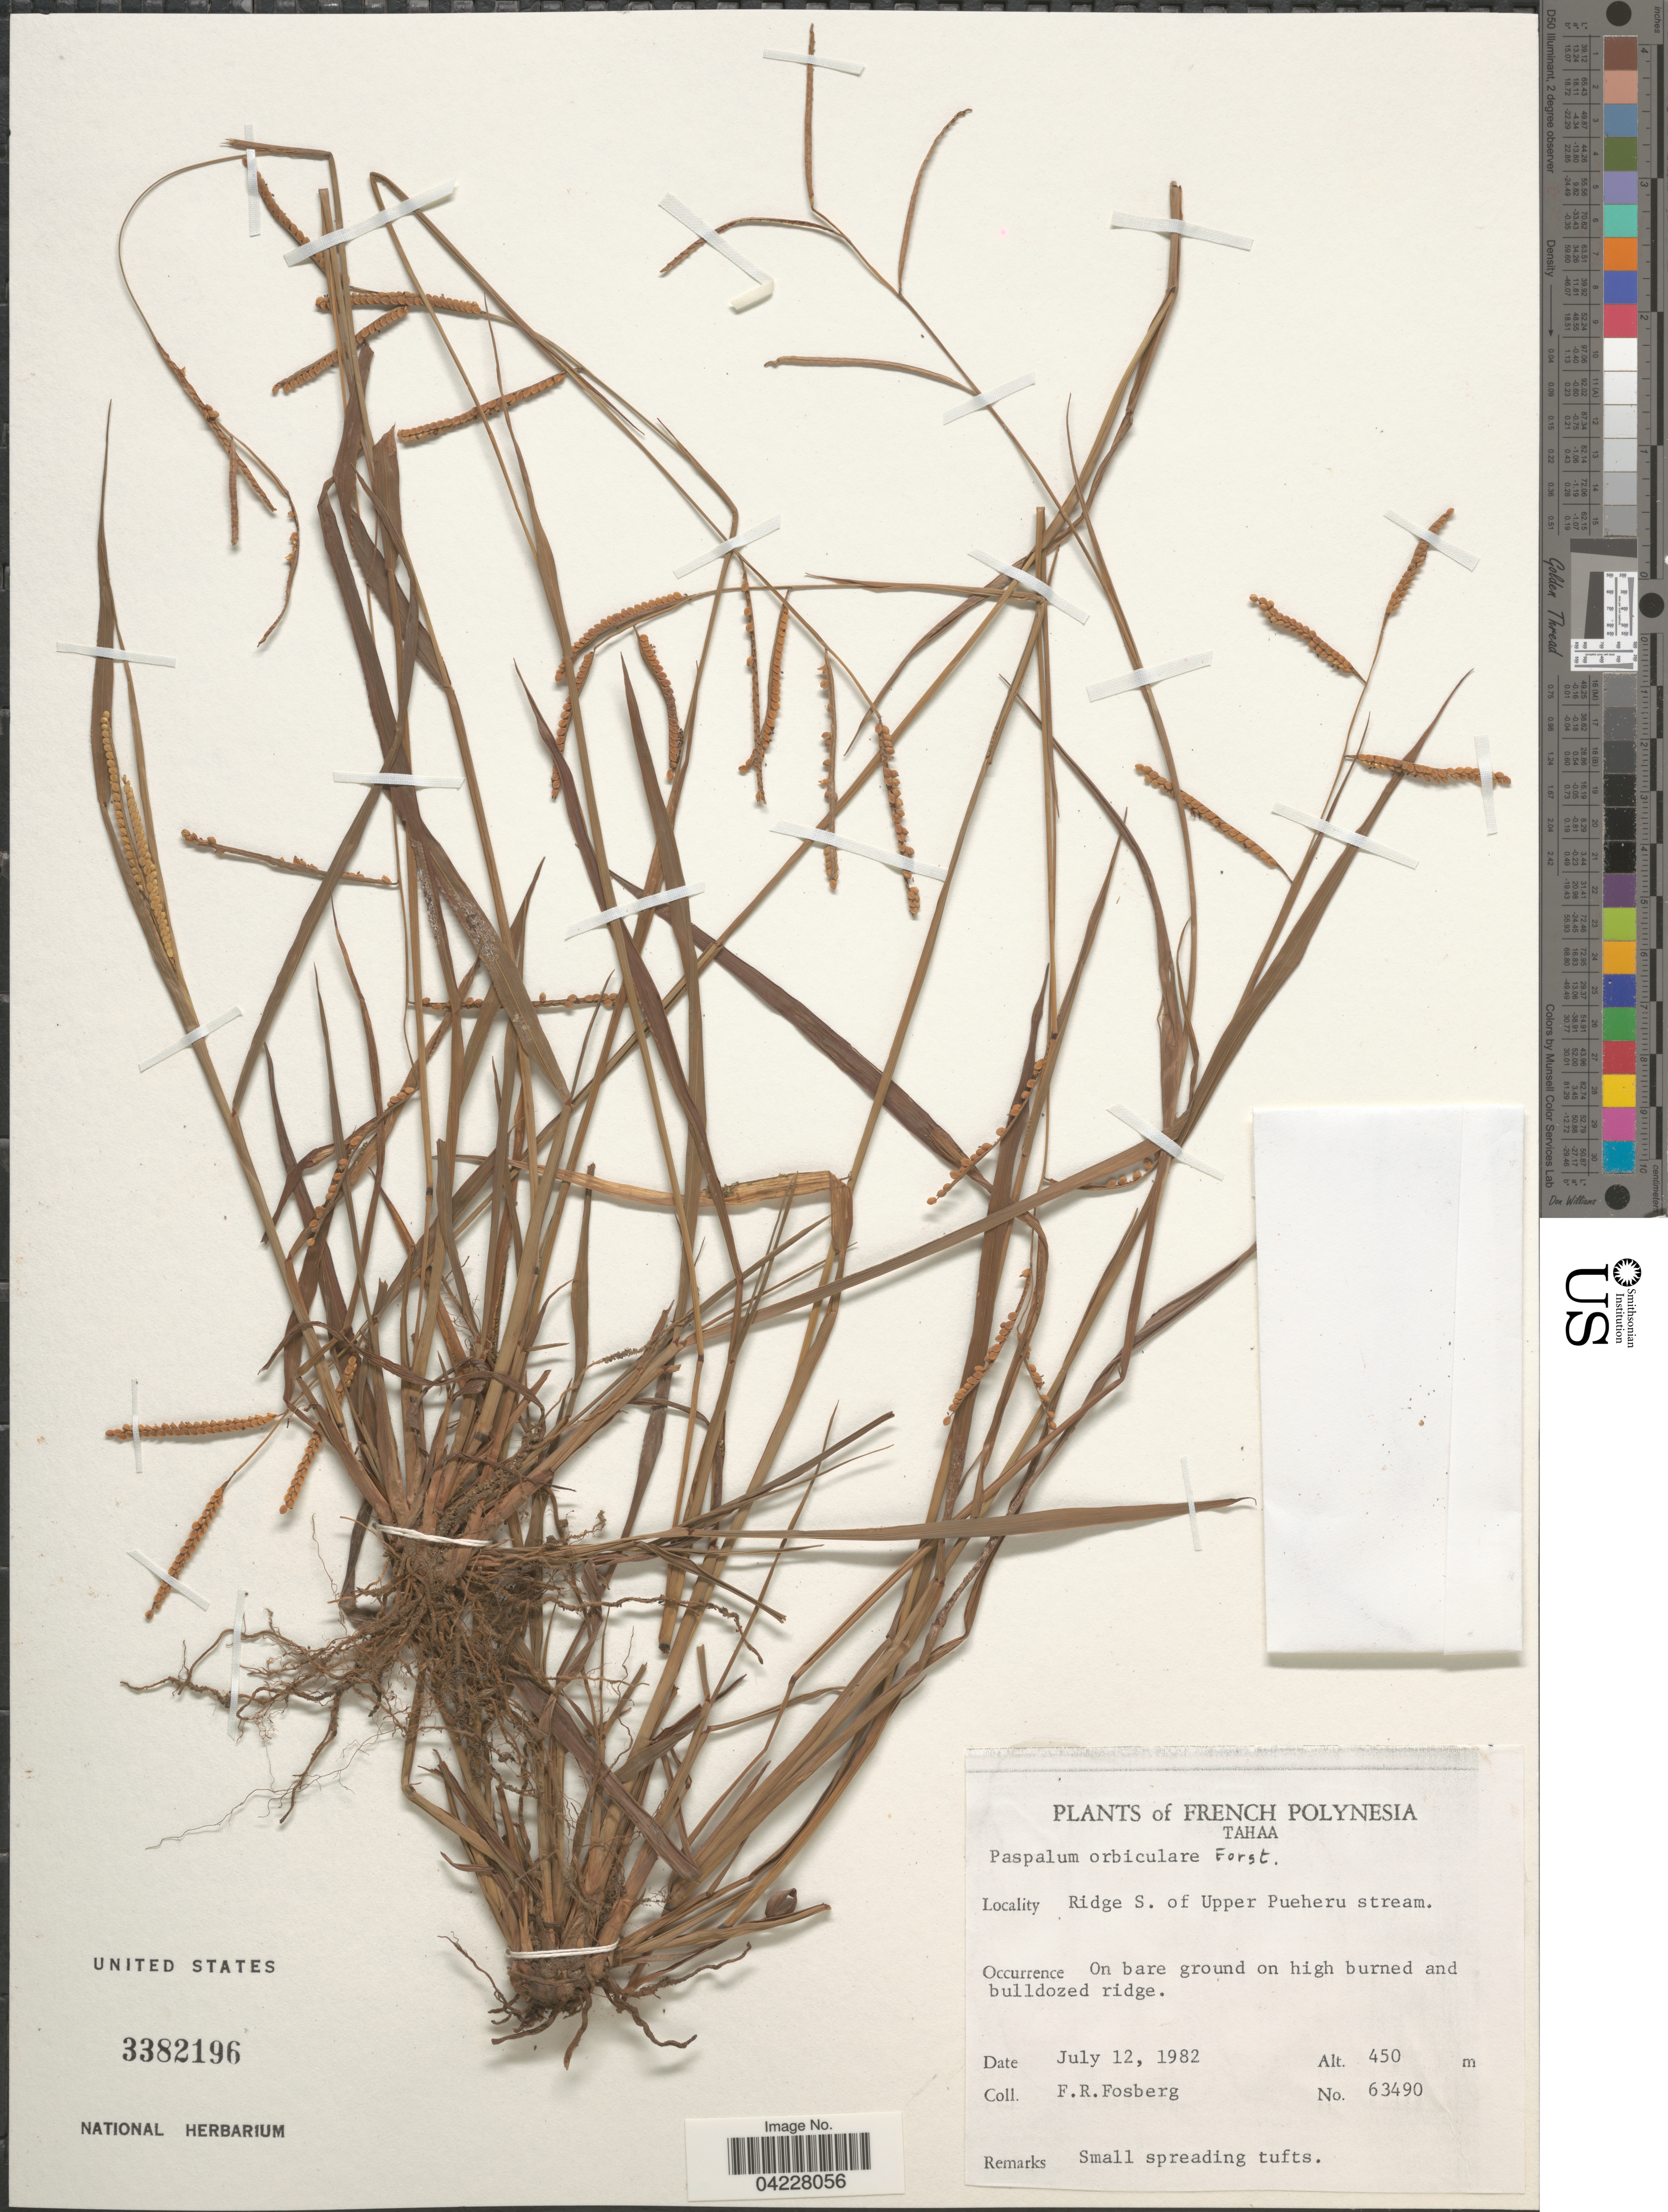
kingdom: Plantae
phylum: Tracheophyta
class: Liliopsida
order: Poales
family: Poaceae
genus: Paspalum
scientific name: Paspalum orbiculare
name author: G. Forst.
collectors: F. R. Fosberg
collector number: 63490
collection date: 1982-07-12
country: French Polynesia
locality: Tahaa. Ridge S. of Upper Pueheru stream.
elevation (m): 450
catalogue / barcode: US 3382196